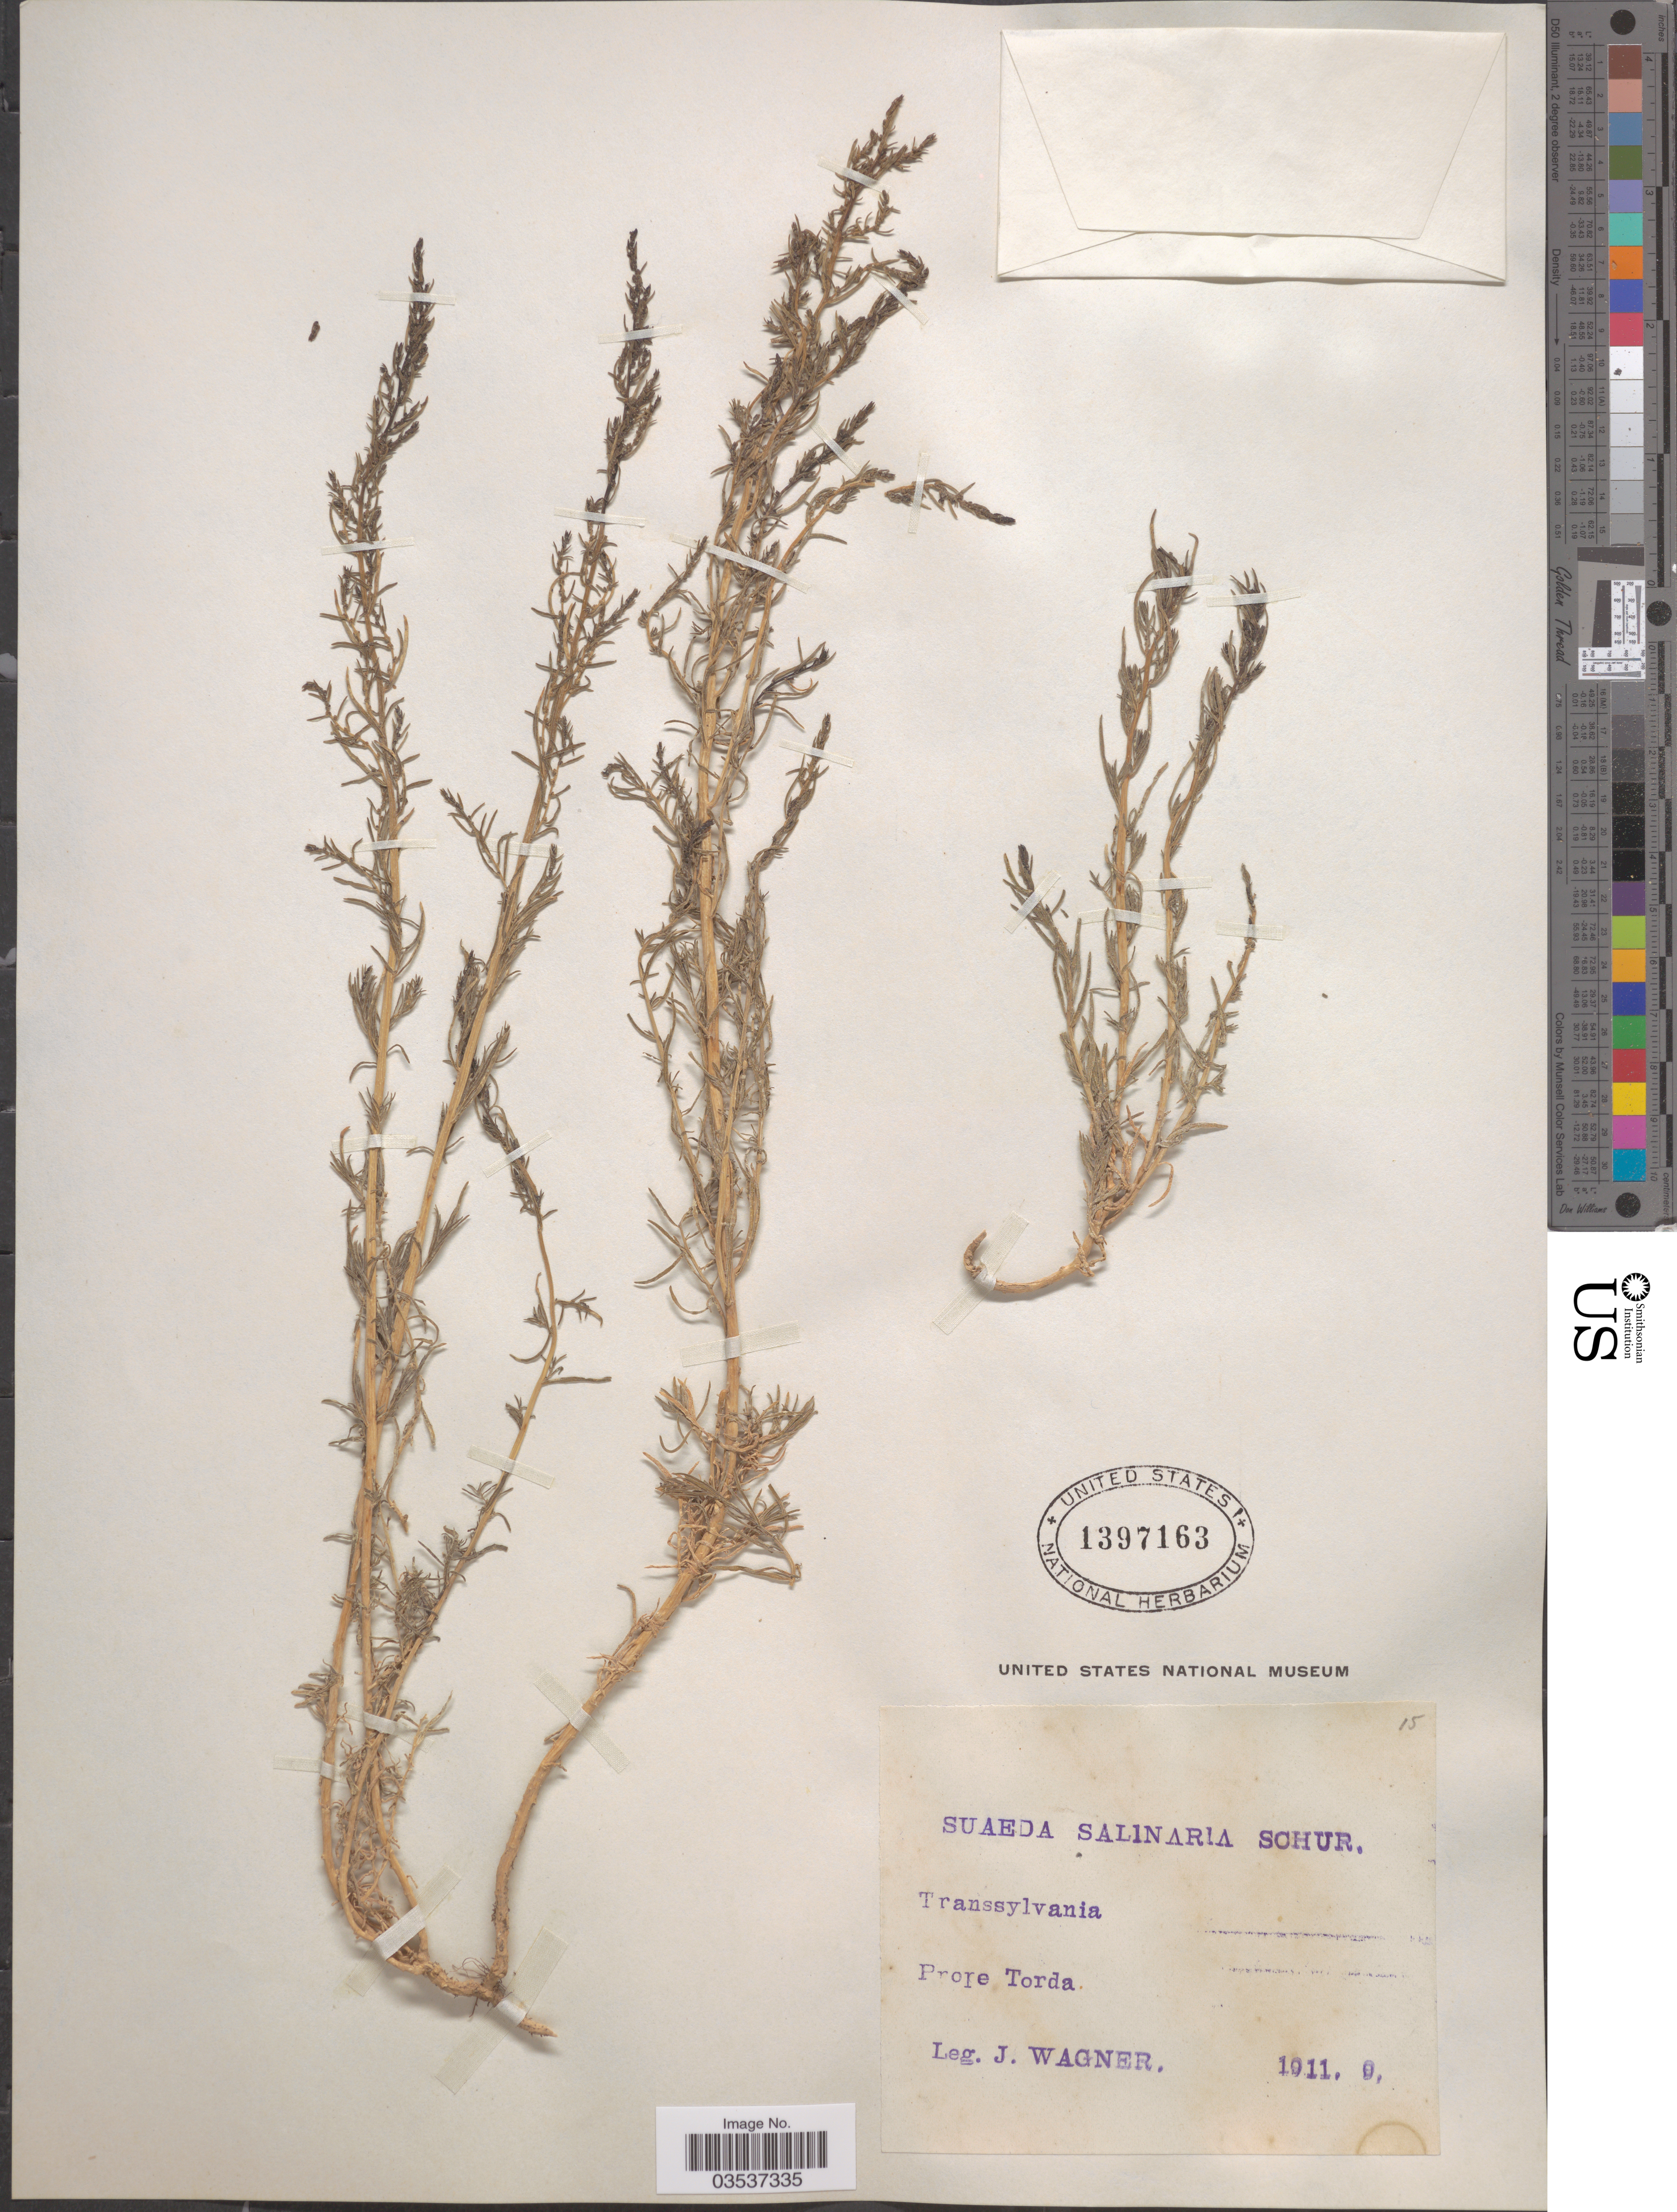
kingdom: Plantae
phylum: Tracheophyta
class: Magnoliopsida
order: Caryophyllales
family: Amaranthaceae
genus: Suaeda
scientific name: Suaeda salinaria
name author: Simk.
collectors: J. Wagner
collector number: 15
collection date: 1911-09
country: Romania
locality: Transsylvania. Prope Torda.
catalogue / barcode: US 1397163